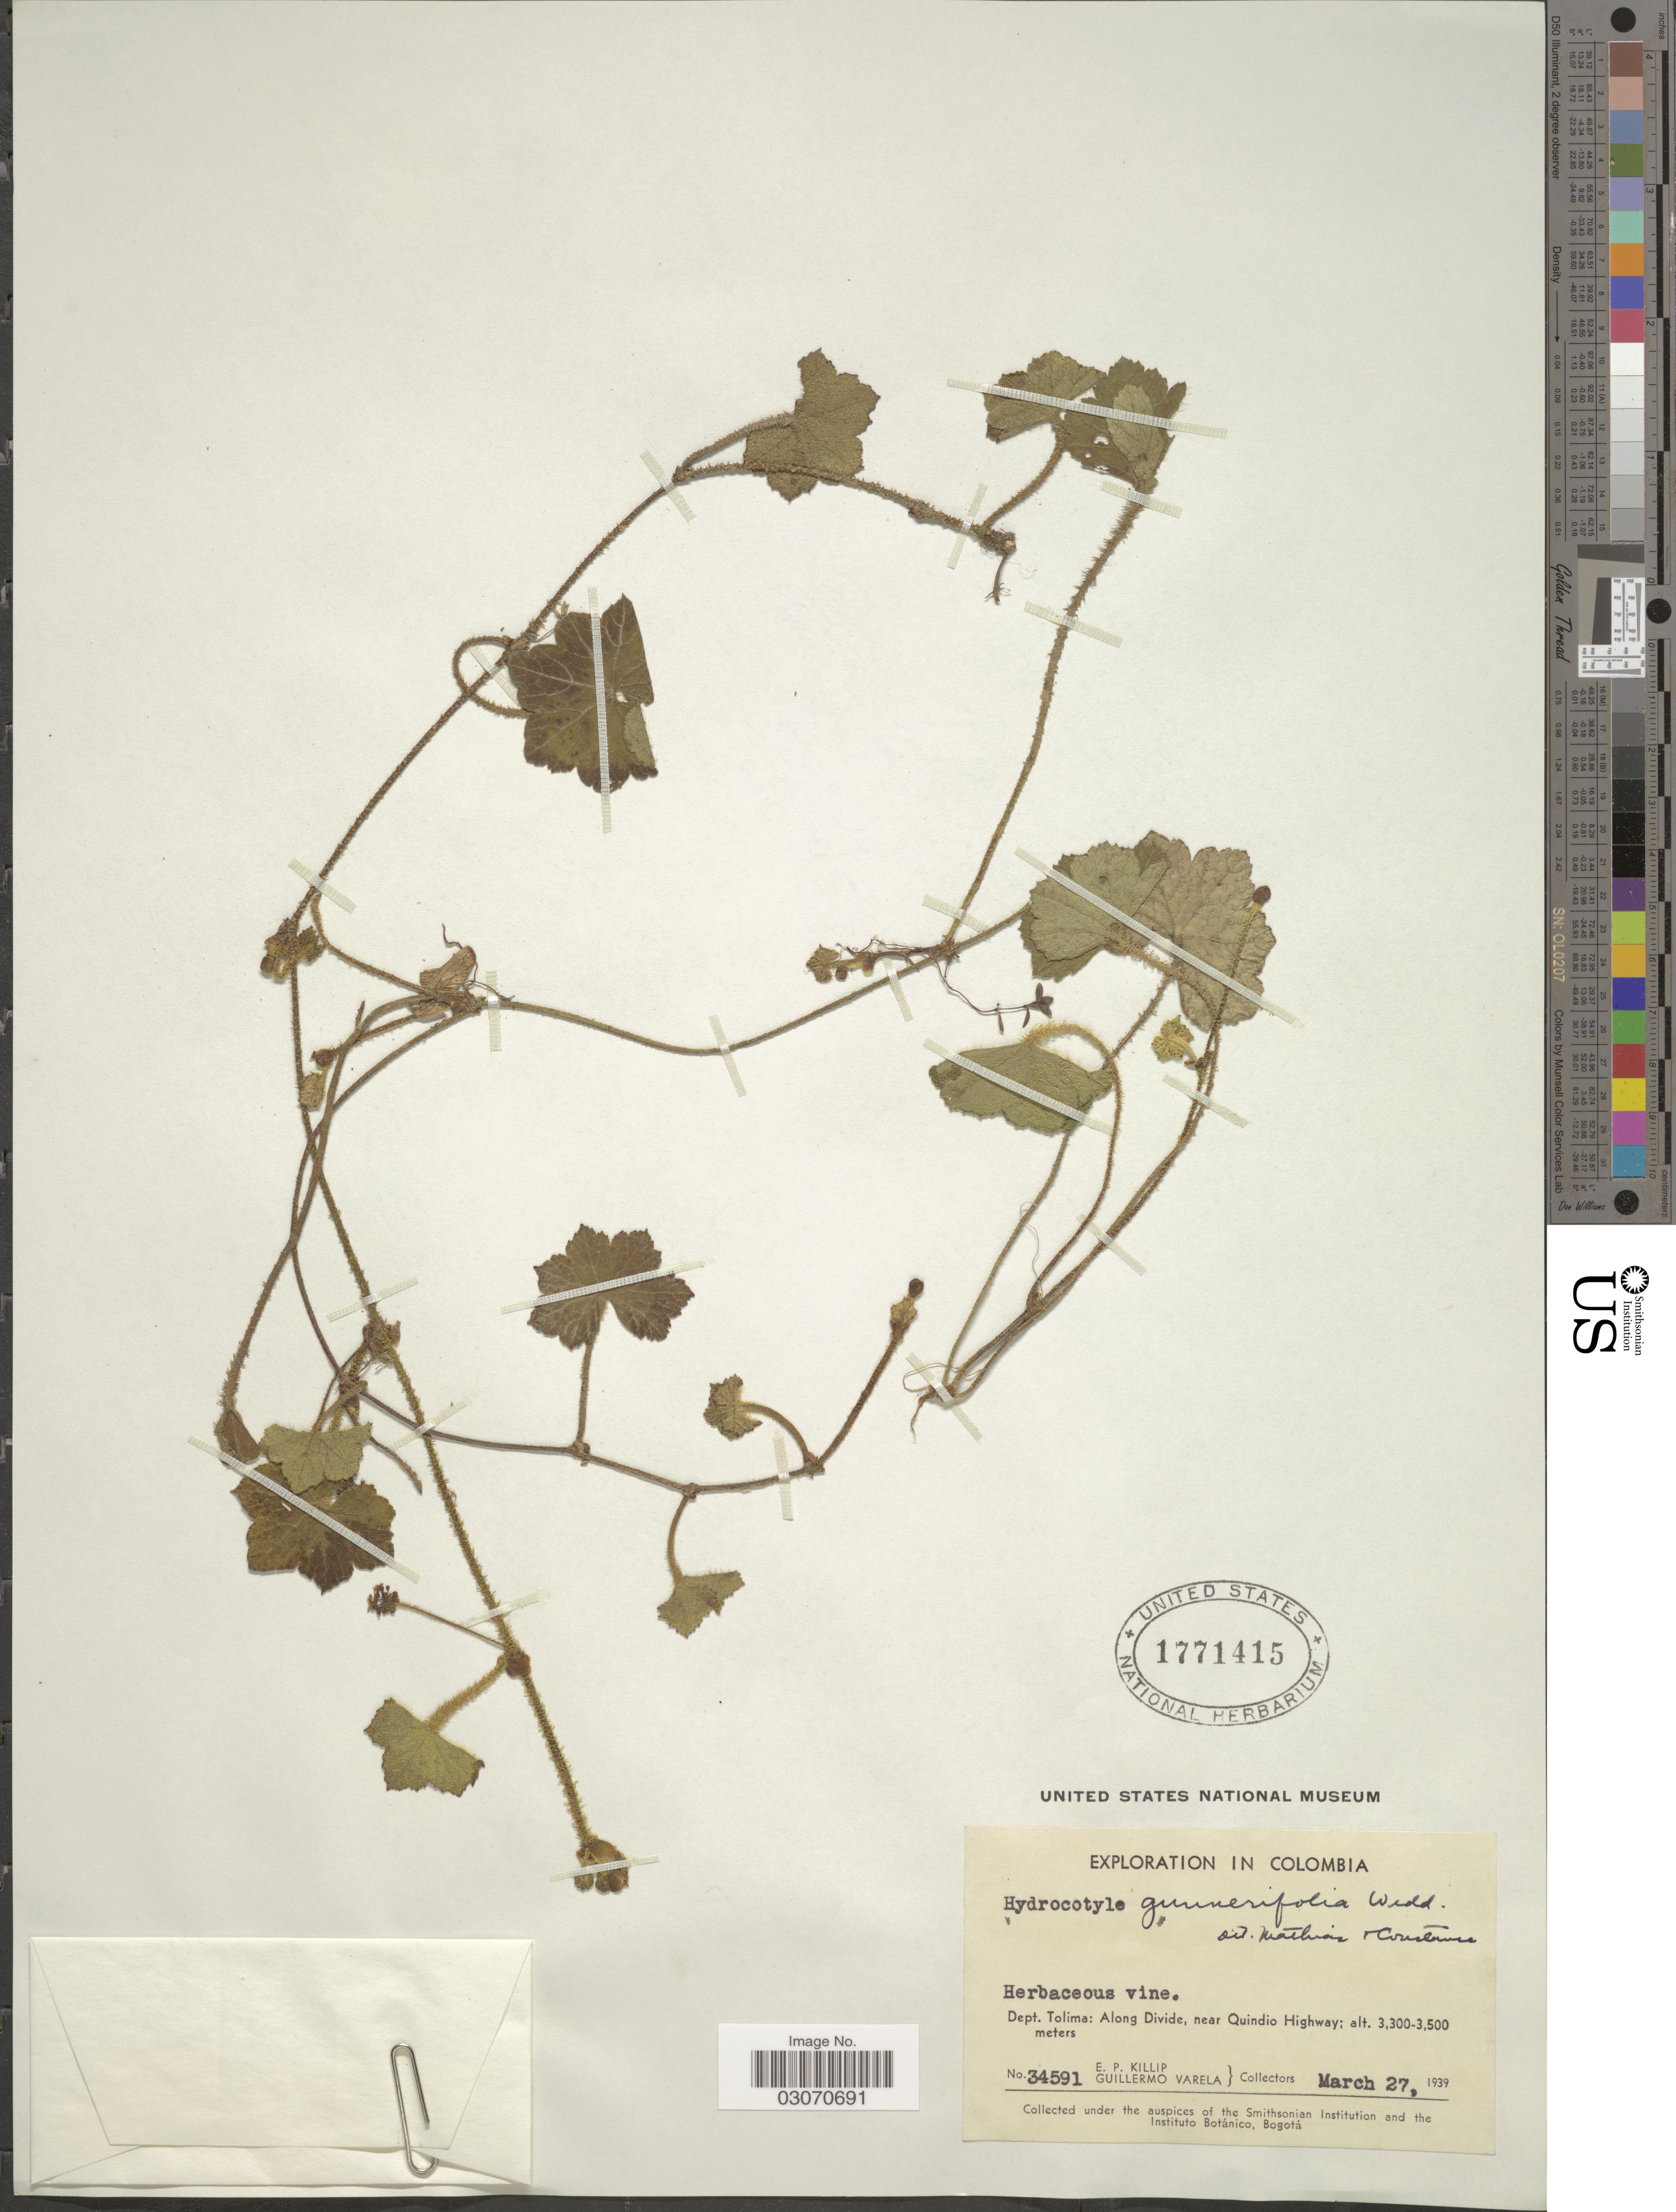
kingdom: Plantae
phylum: Tracheophyta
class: Magnoliopsida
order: Apiales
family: Araliaceae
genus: Hydrocotyle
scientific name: Hydrocotyle gunnerifolia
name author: Wedd.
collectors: E. P. Killip & G. Varela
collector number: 34591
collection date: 1939-03-27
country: Colombia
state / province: Tolima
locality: Dept. Tolima: Along Divide: near Quindio Highway.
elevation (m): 3300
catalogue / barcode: US 1771415